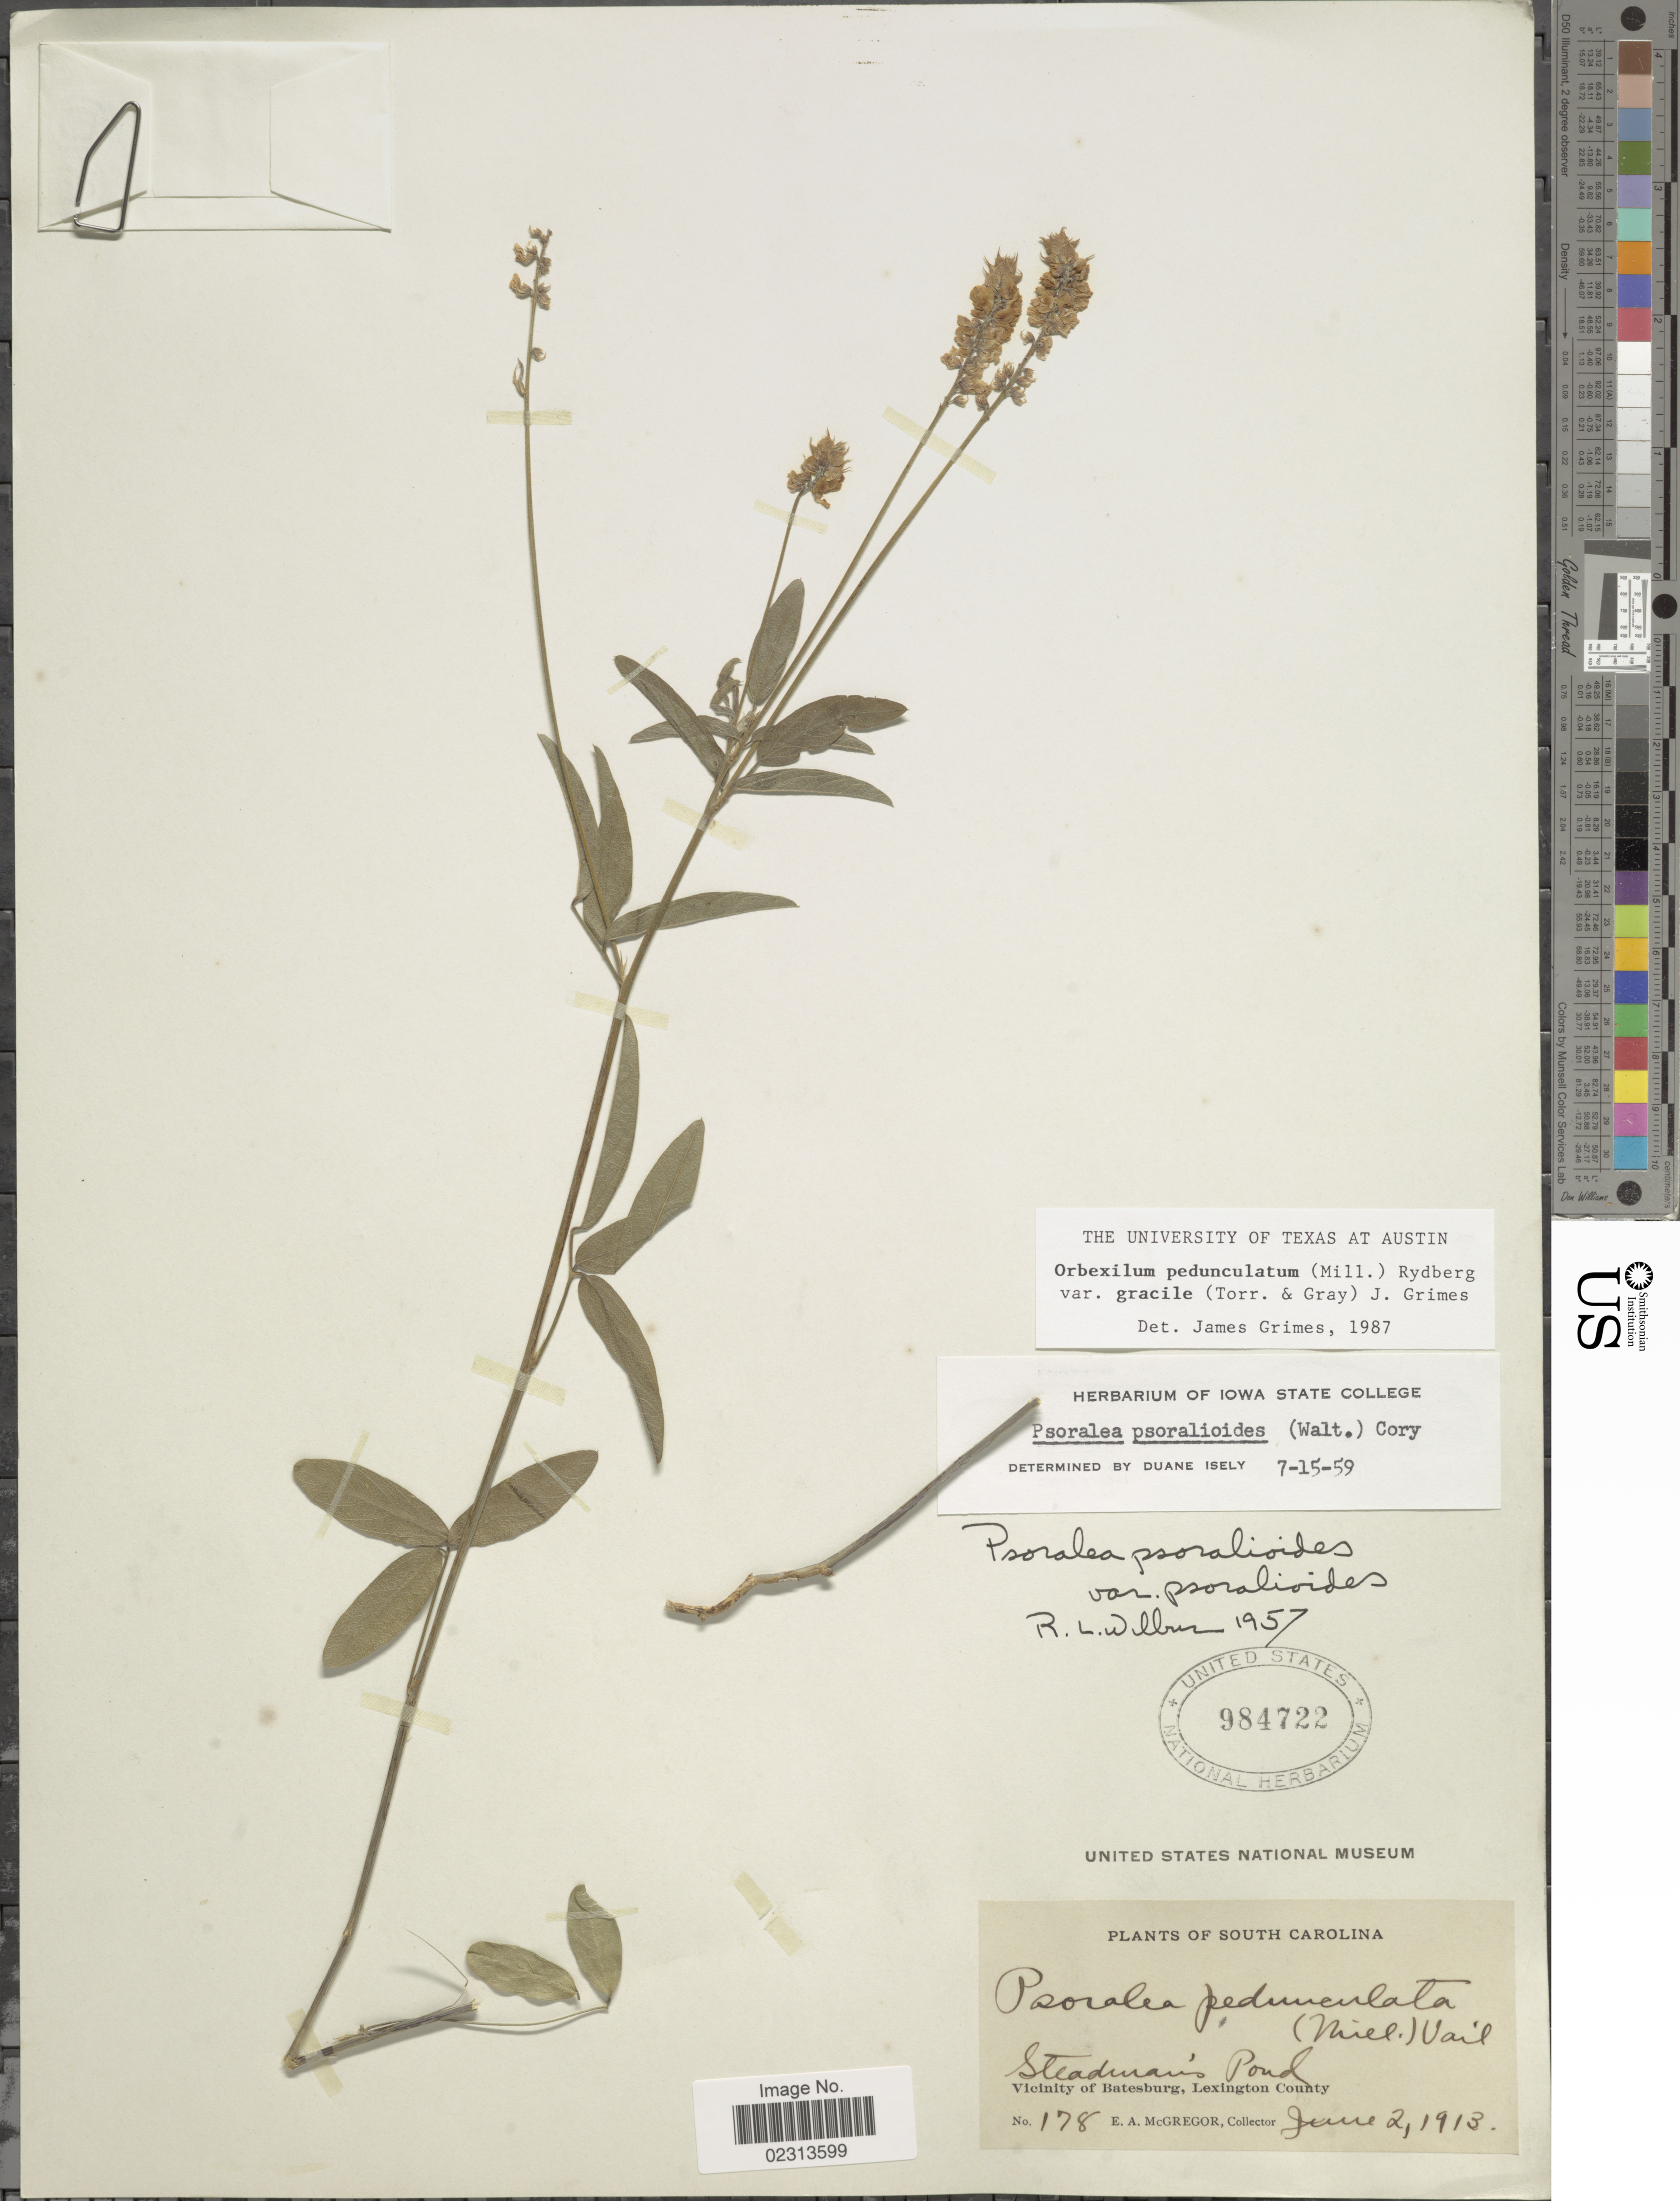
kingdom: Plantae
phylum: Tracheophyta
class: Magnoliopsida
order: Fabales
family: Fabaceae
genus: Orbexilum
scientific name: Orbexilum pedunculatum var. gracile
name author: (Torr. & A. Gray) J.W. Grimes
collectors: E. A. McGregor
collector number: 178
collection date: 1913-06-02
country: United States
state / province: South Carolina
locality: Vicinity of Batesburg, Lexington County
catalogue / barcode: US 984722